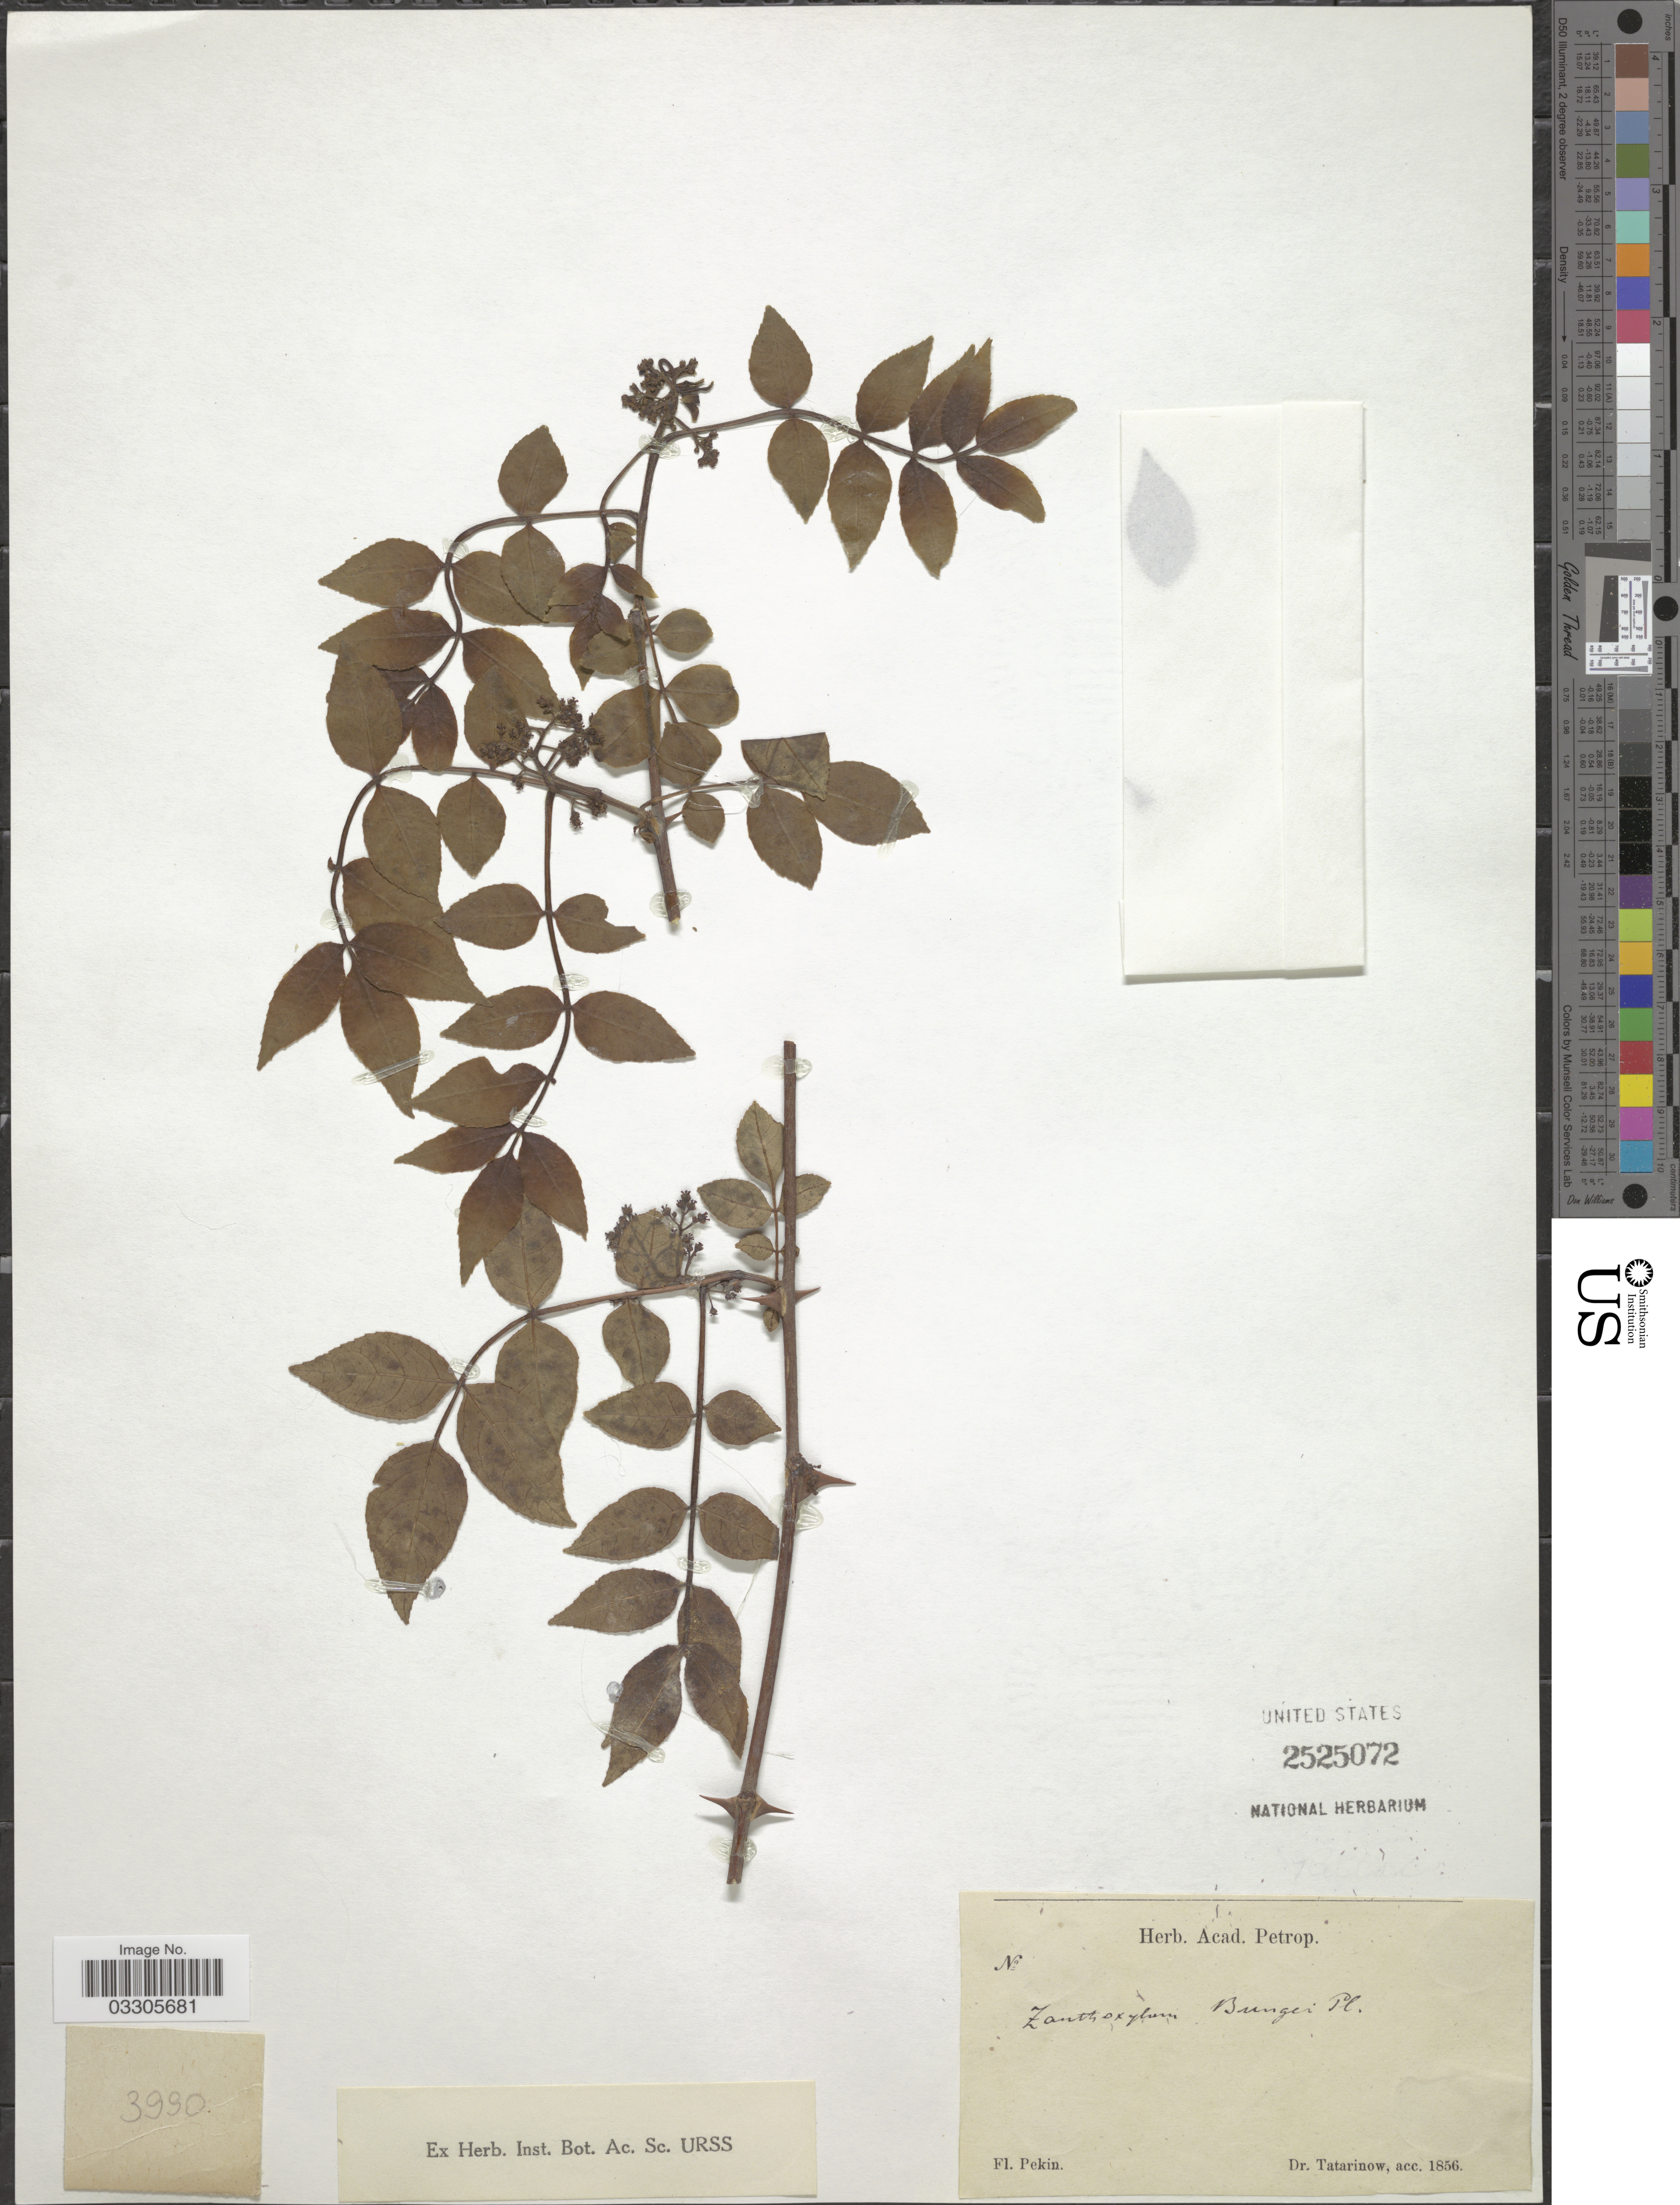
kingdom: Plantae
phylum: Tracheophyta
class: Magnoliopsida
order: Sapindales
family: Rutaceae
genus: Zanthoxylum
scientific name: Zanthoxylum bungei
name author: Planch.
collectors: -. Tatarinow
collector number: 3990?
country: China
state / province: Beijing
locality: Pekin.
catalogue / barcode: US 2525072